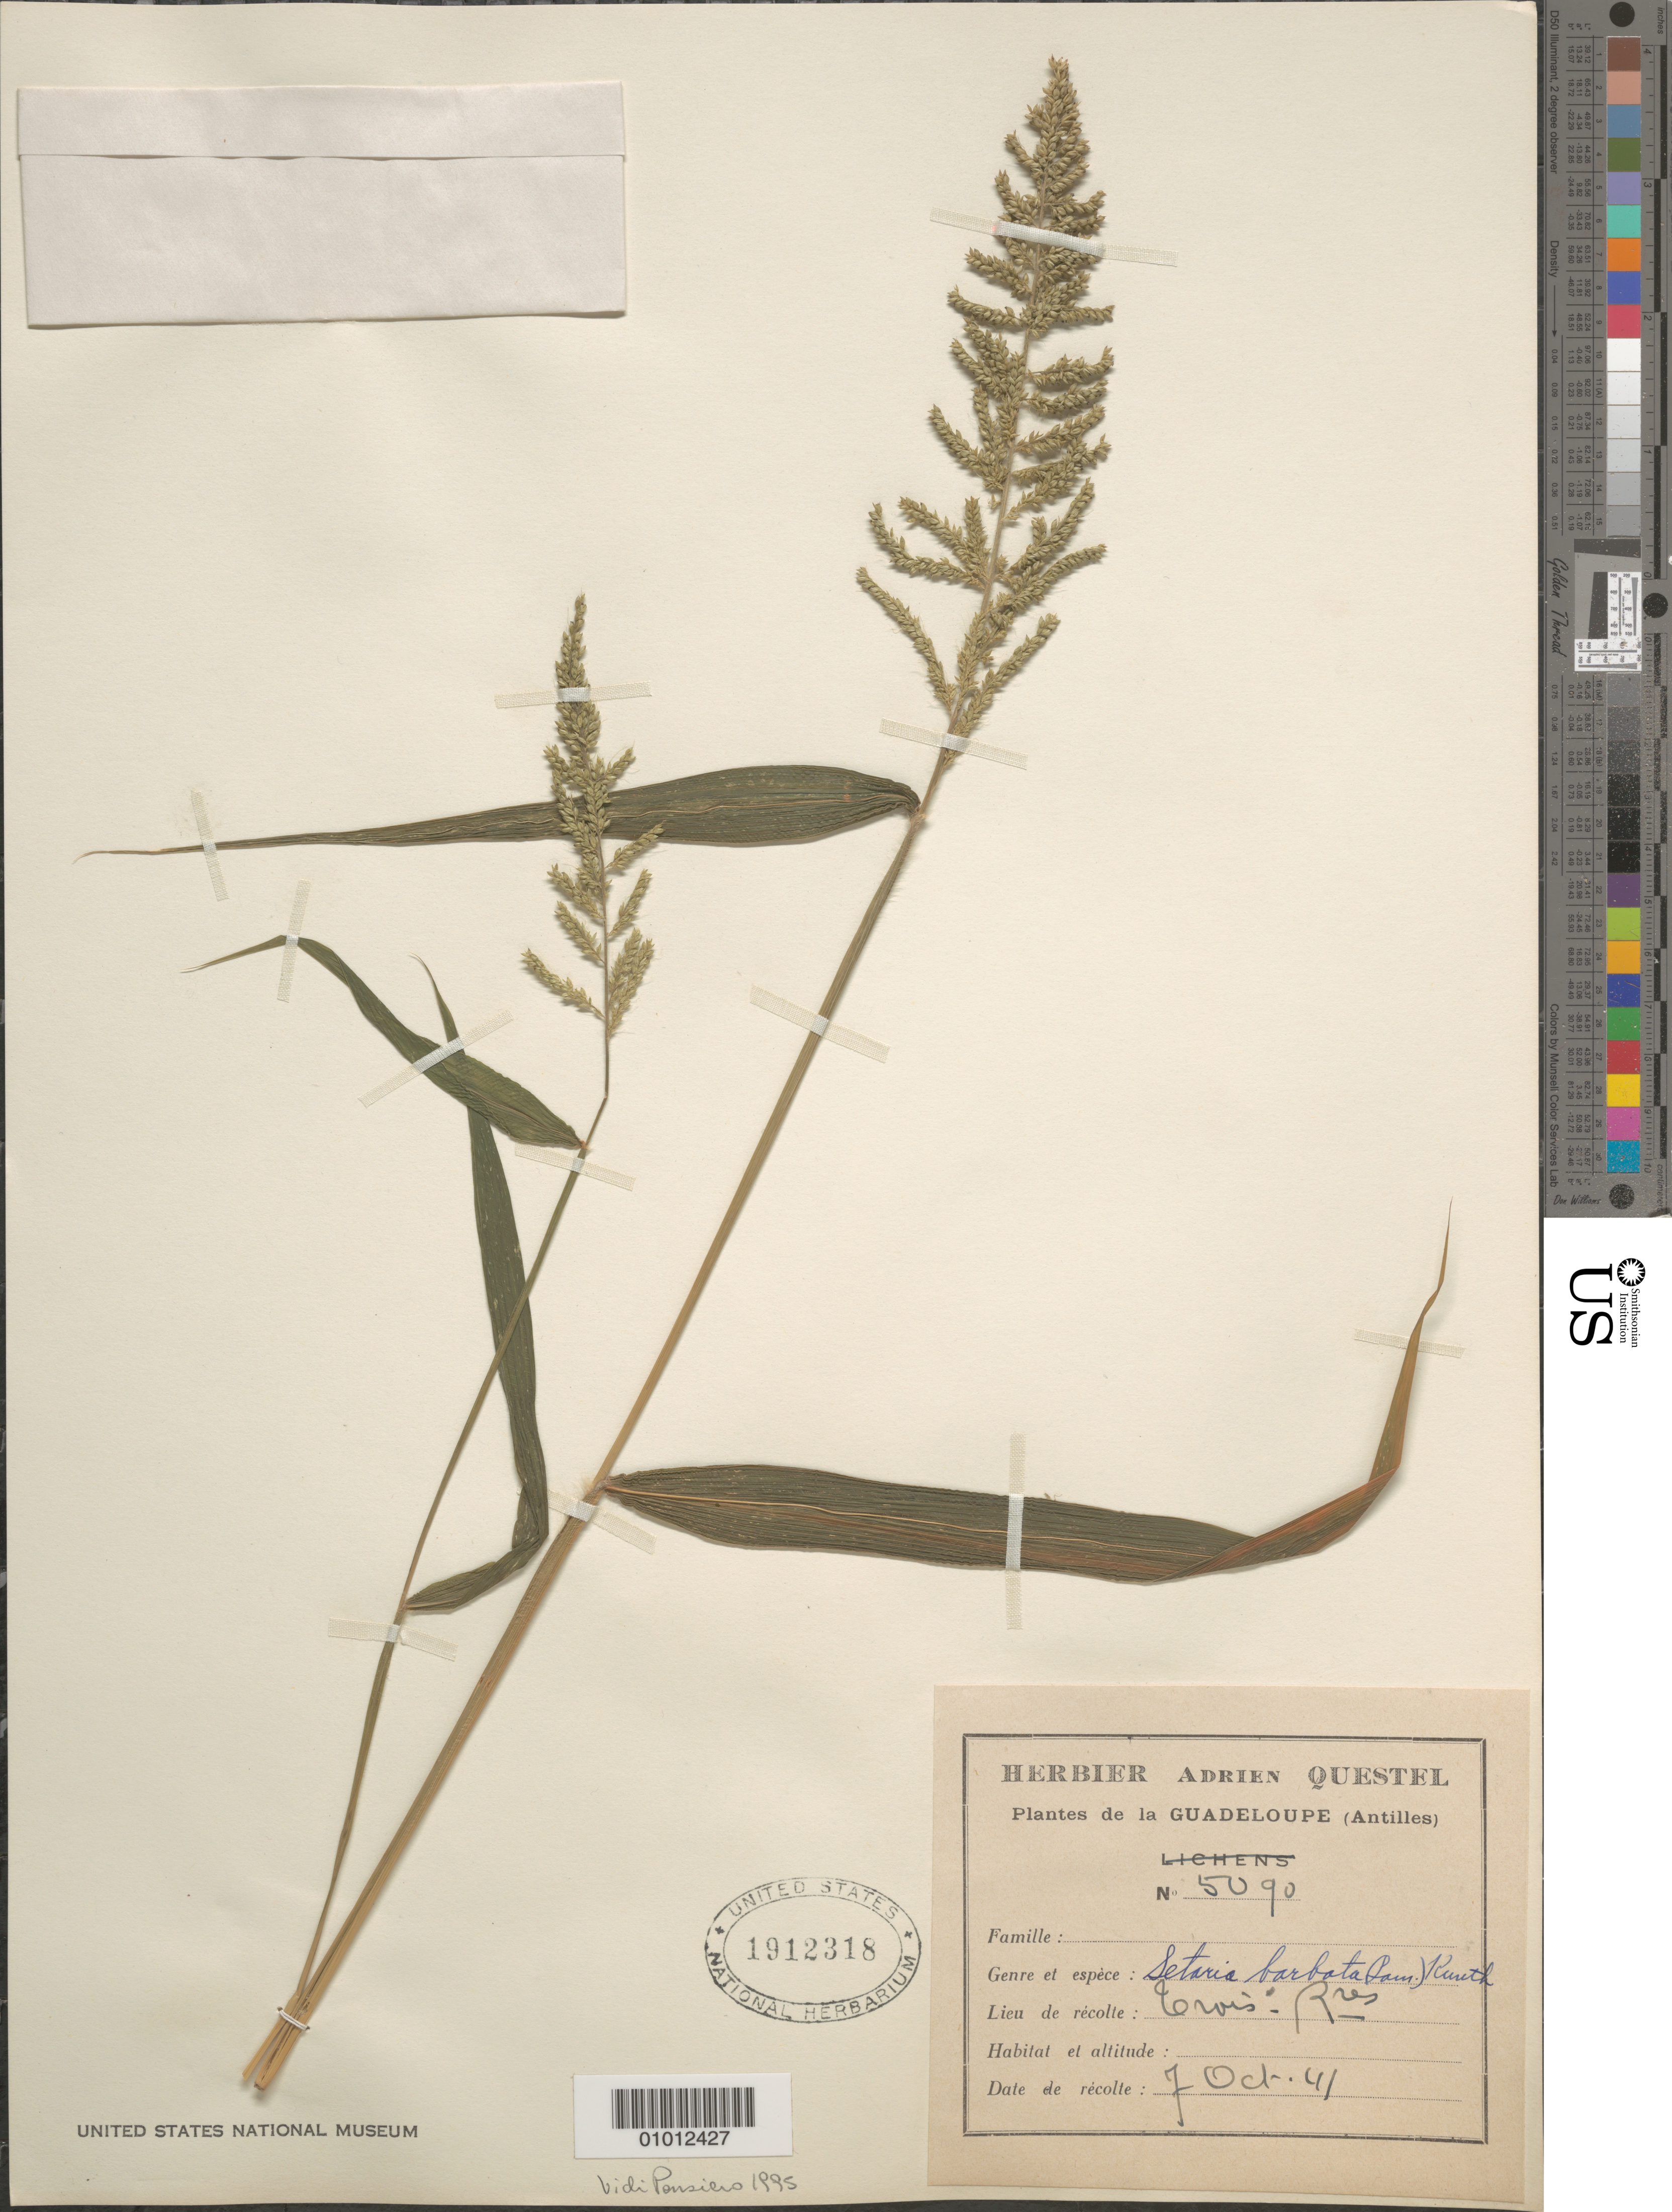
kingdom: Plantae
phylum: Tracheophyta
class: Liliopsida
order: Poales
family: Poaceae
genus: Setaria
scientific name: Setaria barbata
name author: (Lam.) Kunth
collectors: A. Questel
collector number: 5090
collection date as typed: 07 Oct 1941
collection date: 1941-10-07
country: Guadeloupe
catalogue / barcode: US 1912318